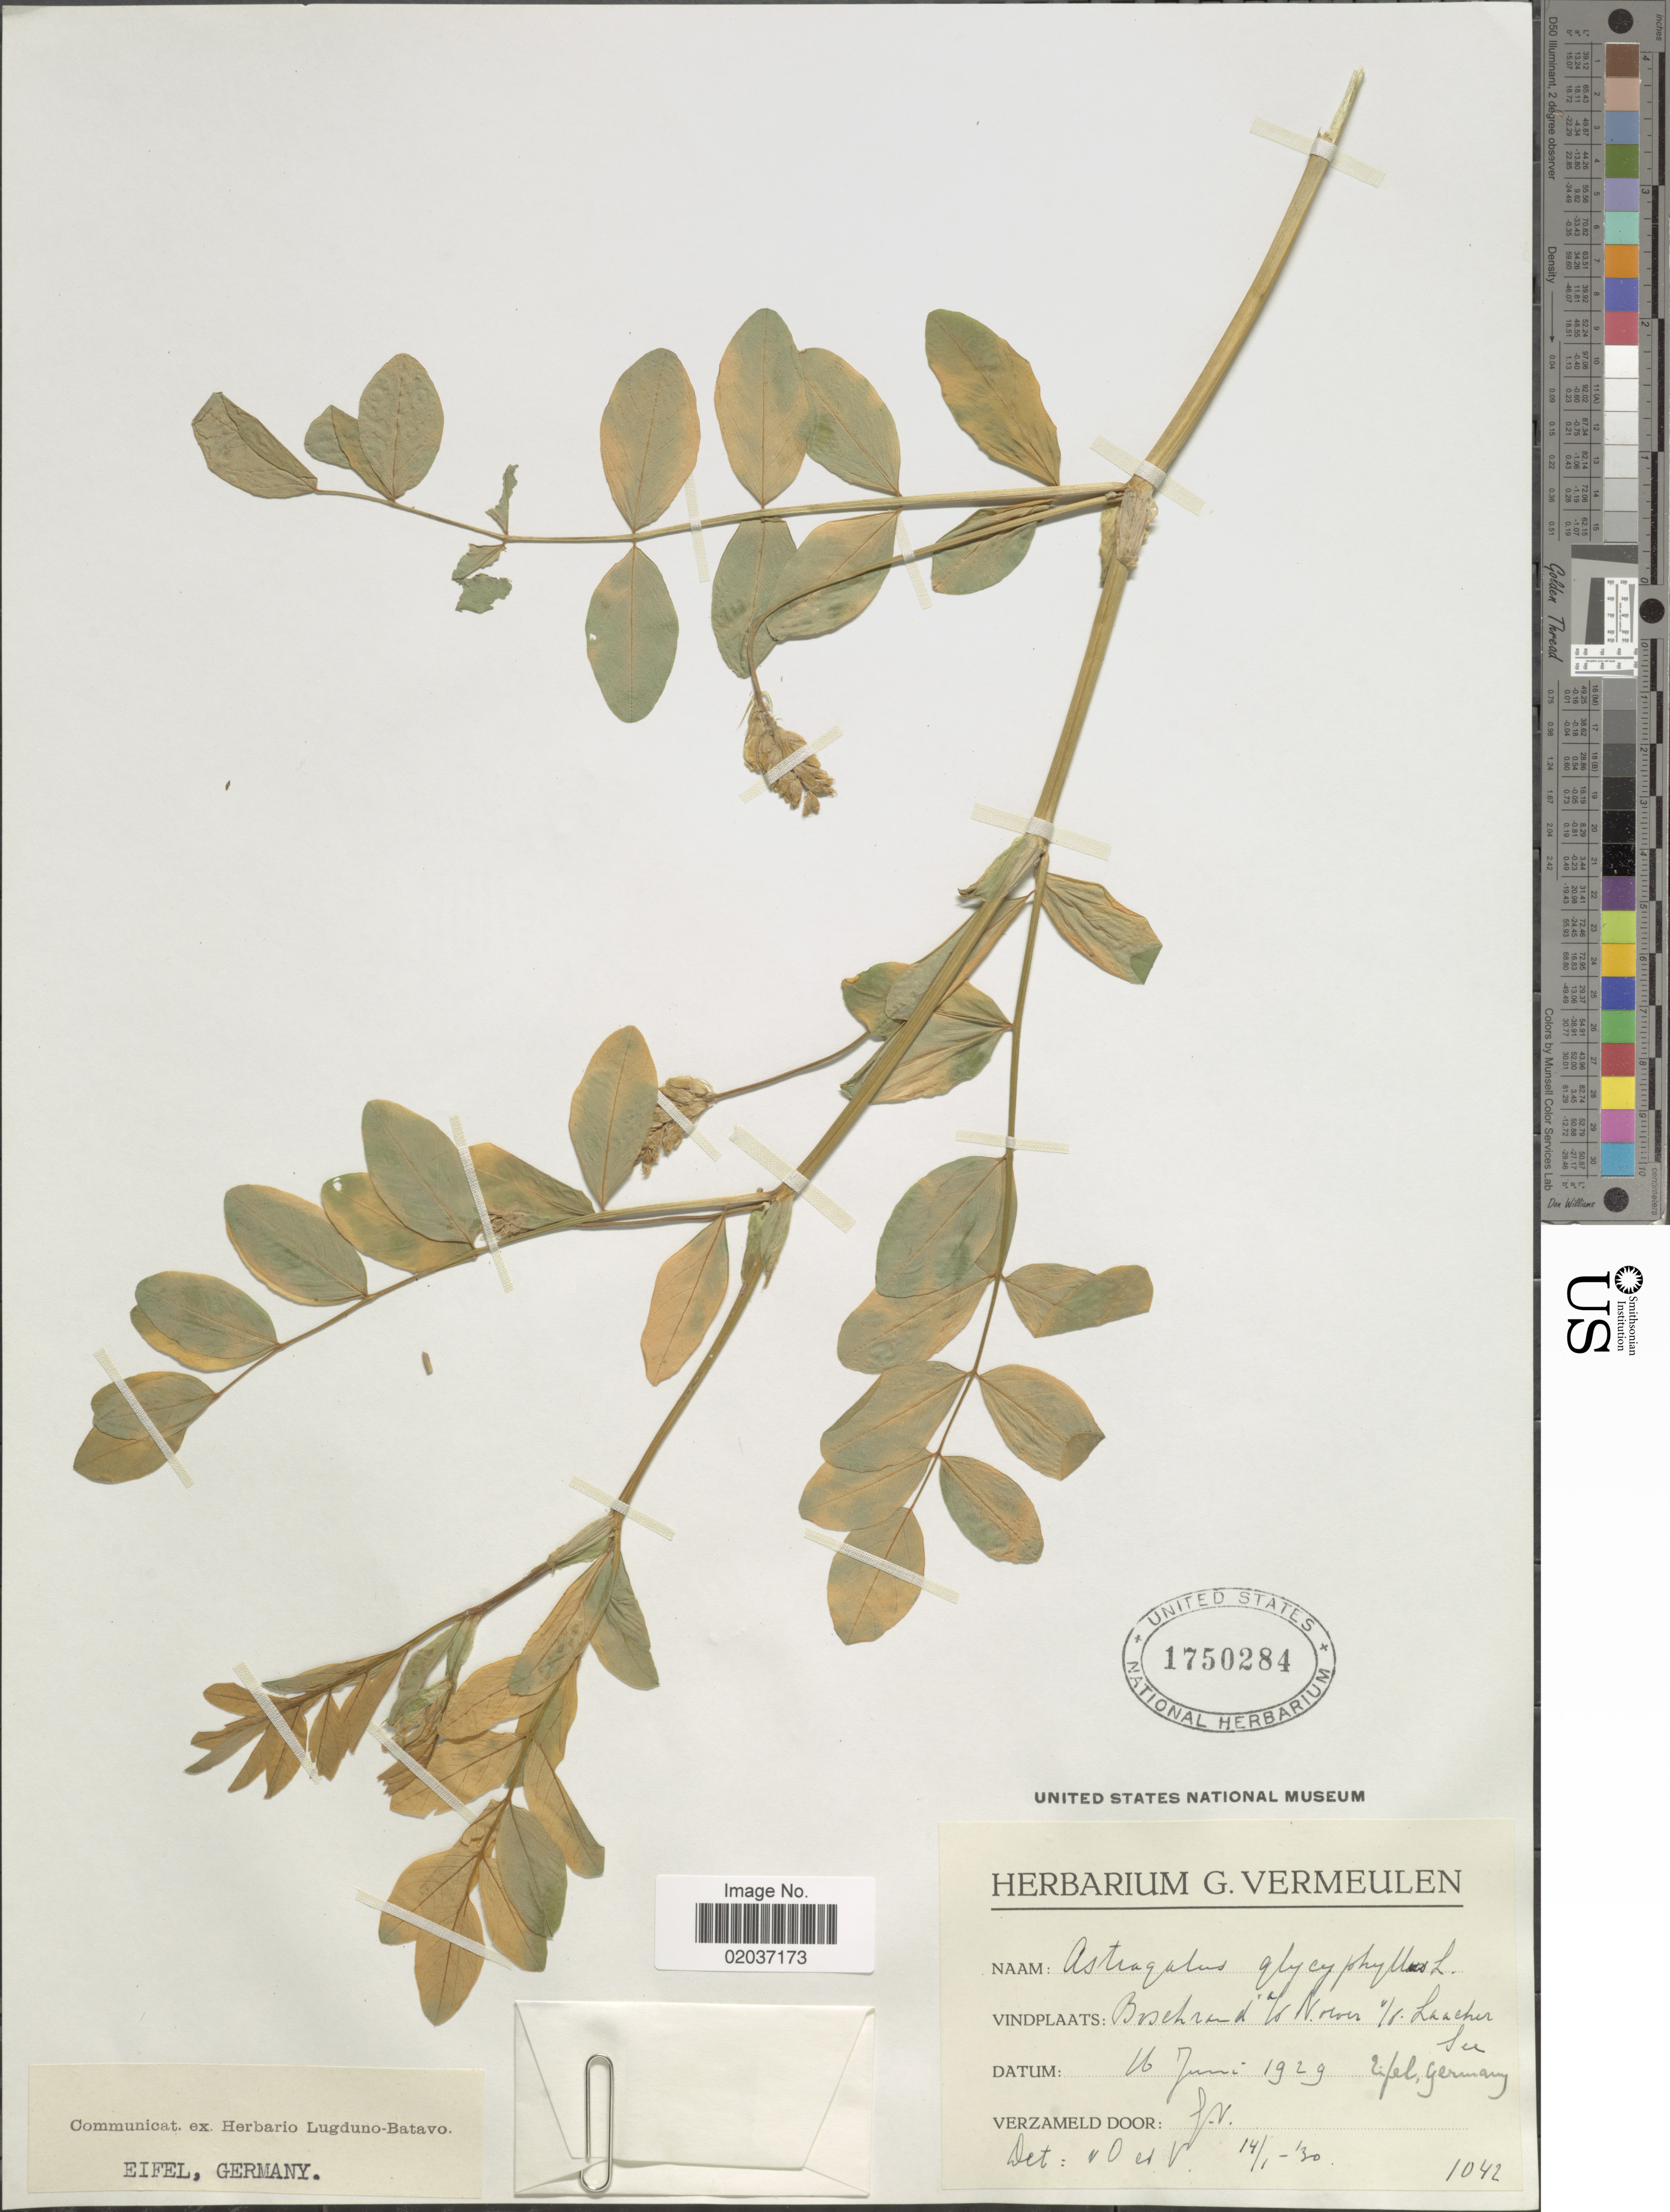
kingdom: Plantae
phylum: Tracheophyta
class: Magnoliopsida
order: Fabales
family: Fabaceae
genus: Astragalus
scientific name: Astragalus glycyphyllos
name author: L.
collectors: G. Vermeulen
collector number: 1042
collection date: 1929-06-16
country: Germany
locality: Eifel, Germany. Boschrand [illegible text] N. oever v/d Laacher Sur.[interpreted]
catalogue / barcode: US 1750284